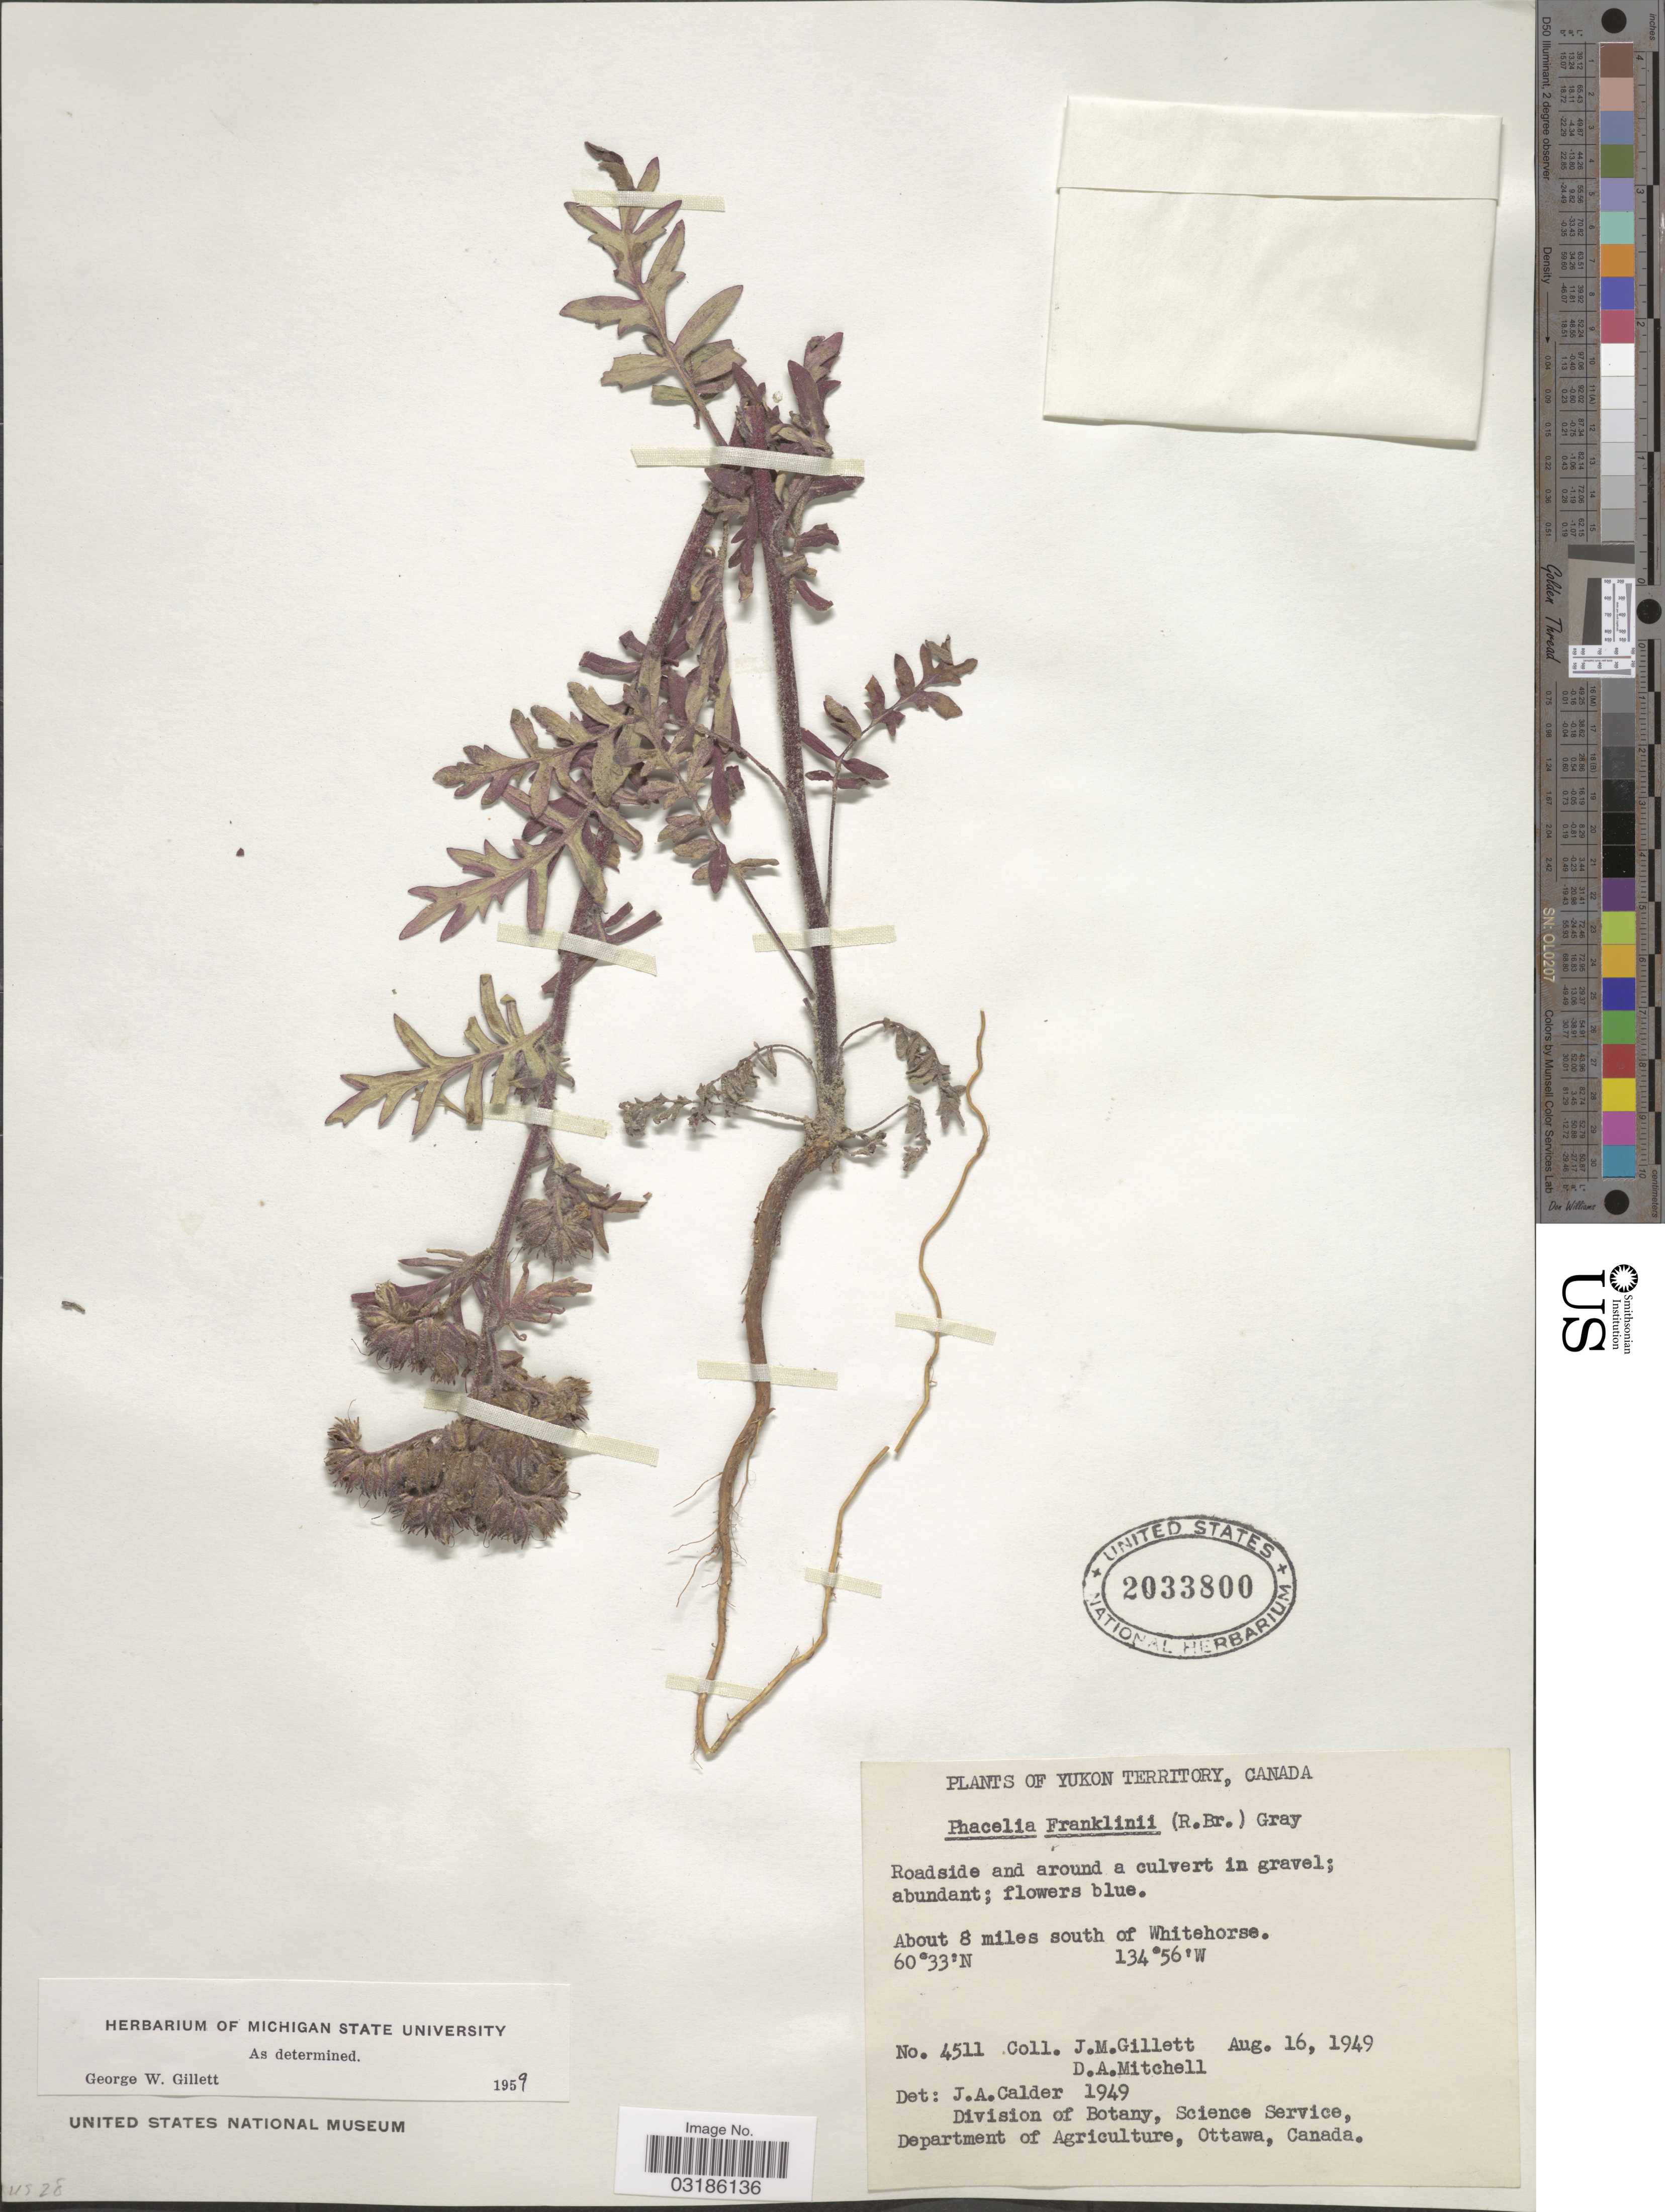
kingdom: Plantae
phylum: Tracheophyta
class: Magnoliopsida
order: Boraginales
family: Hydrophyllaceae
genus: Phacelia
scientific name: Phacelia franklinii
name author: Nutt.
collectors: J. M. Gillett & D. Mitchell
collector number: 4511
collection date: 1949-08-16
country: Canada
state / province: Yukon Territory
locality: Roadside and around a culvert in gravel. About 8 miles south of Whitehorse.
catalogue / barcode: US 2033800